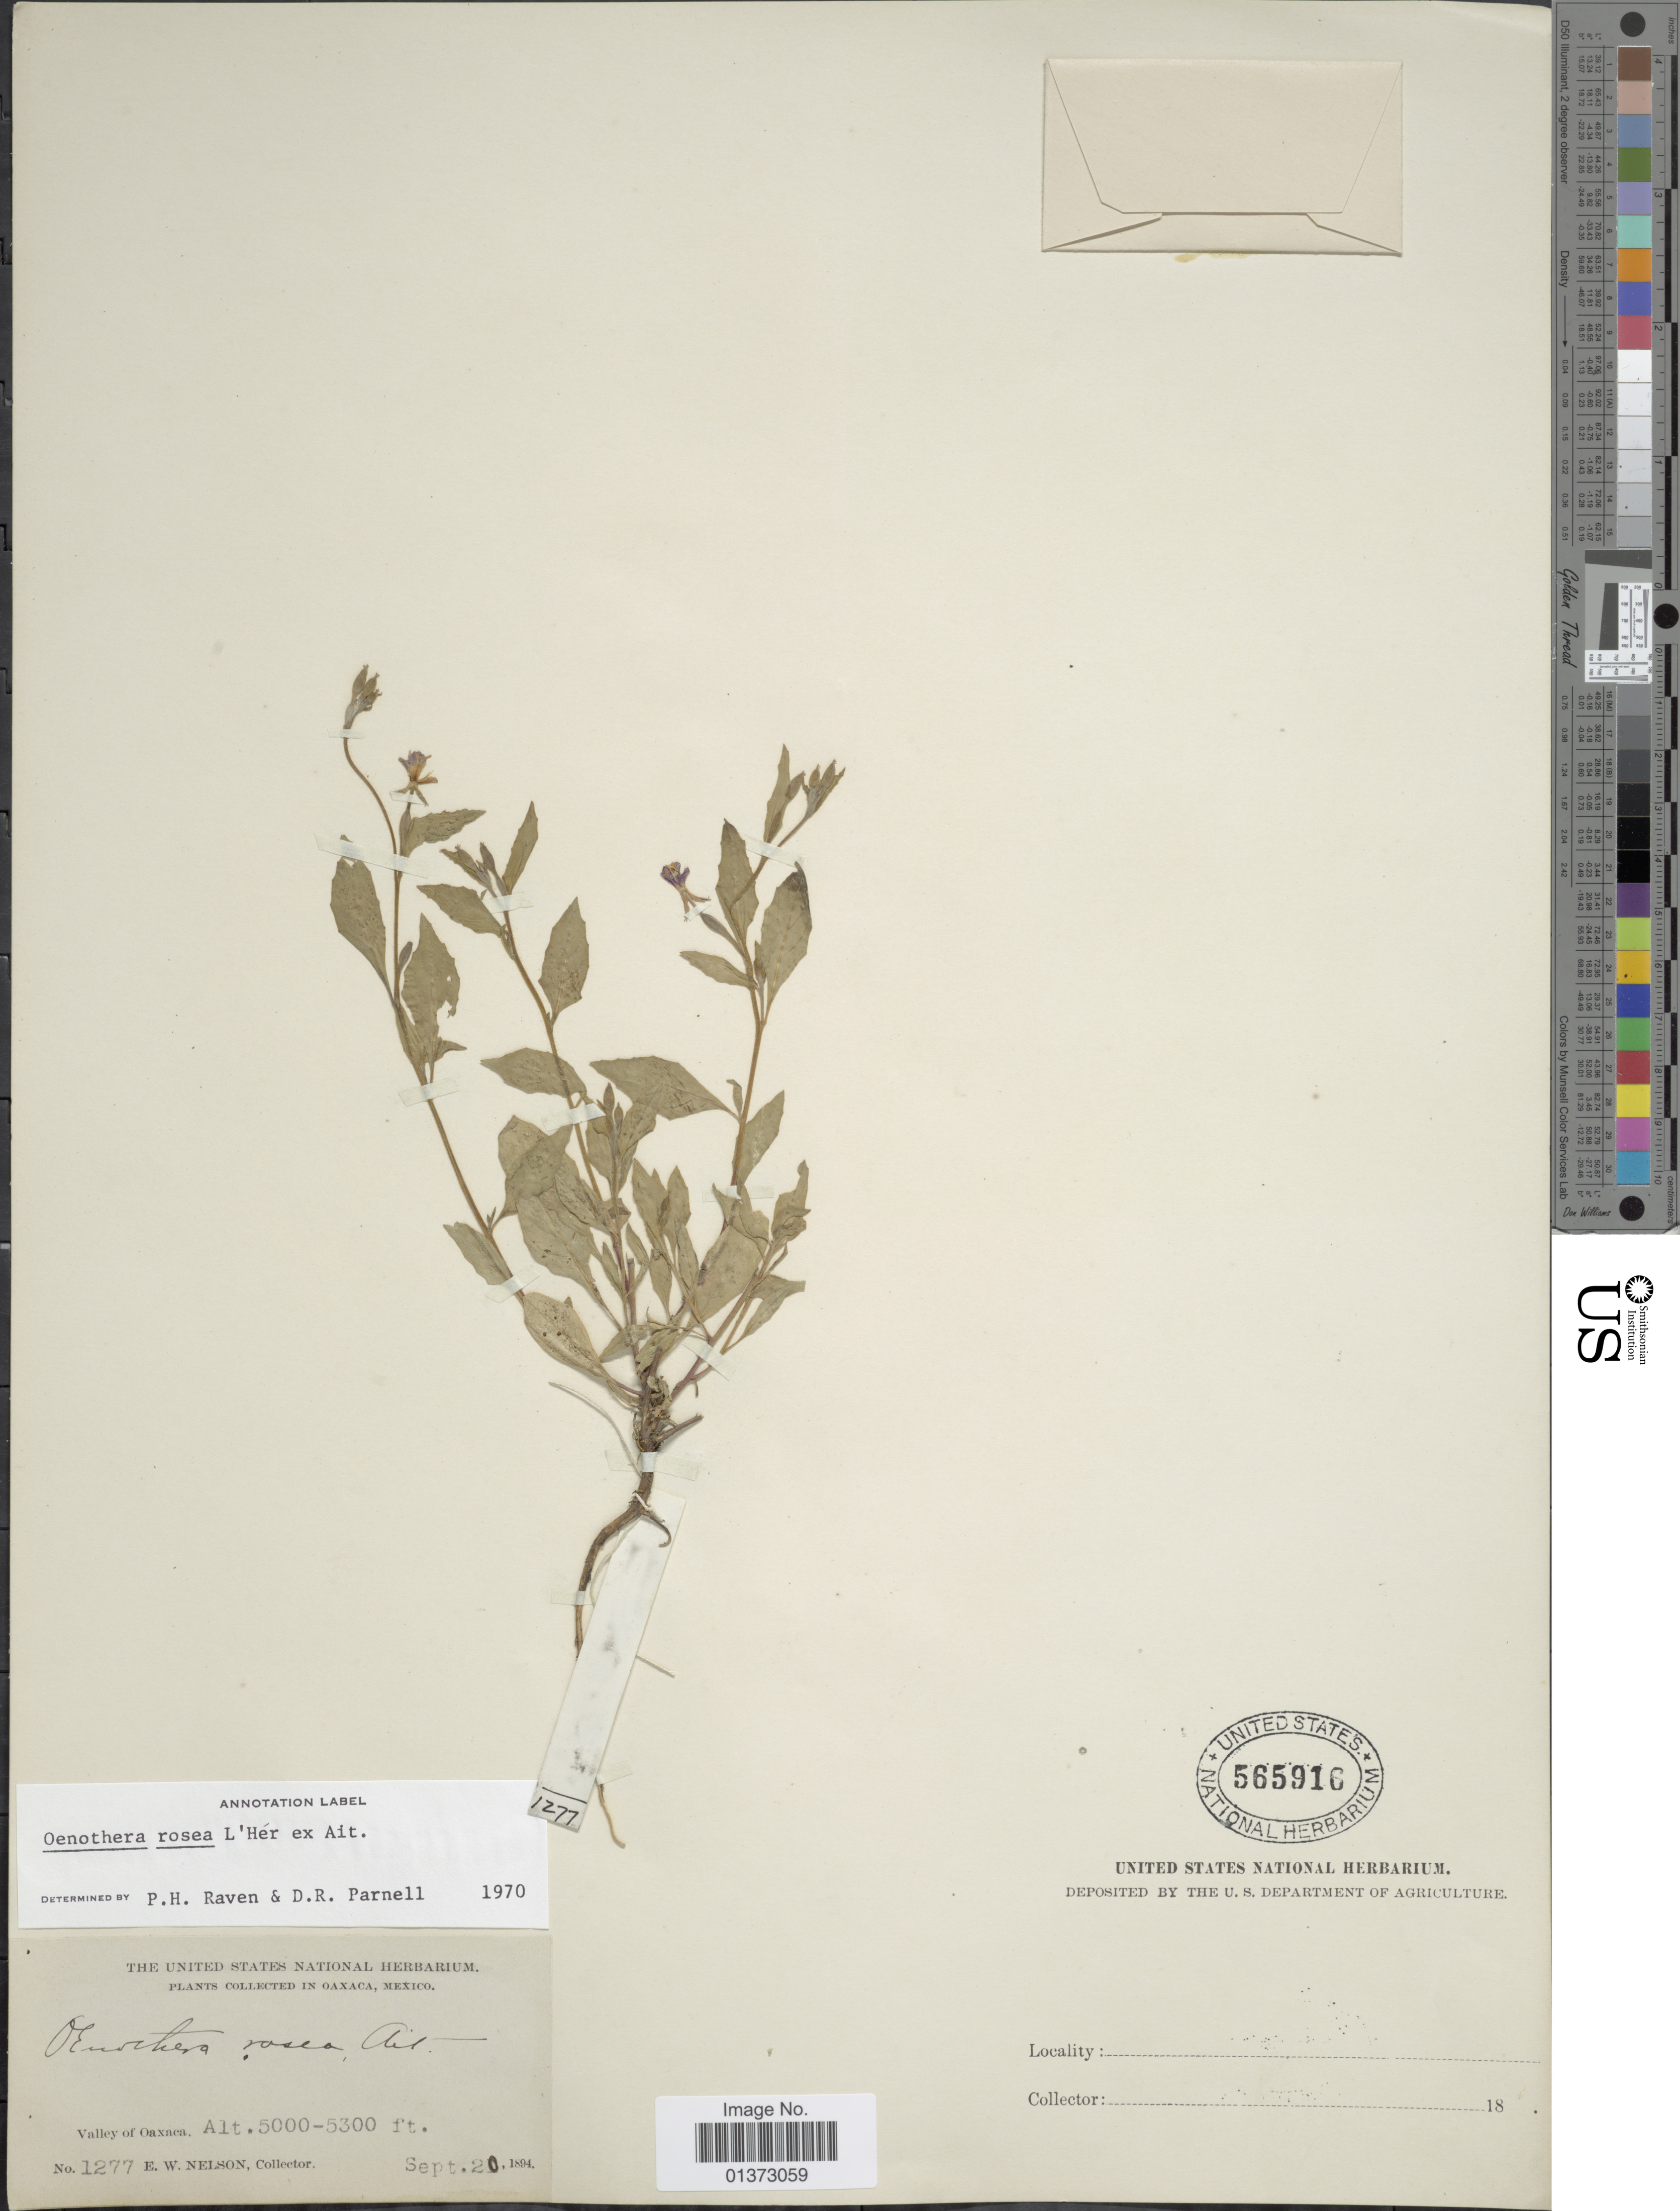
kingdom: Plantae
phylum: Tracheophyta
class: Magnoliopsida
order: Myrtales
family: Onagraceae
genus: Oenothera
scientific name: Oenothera rosea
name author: L'Hér. ex Aiton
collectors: E. W. Nelson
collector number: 1277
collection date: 1894-09-20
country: Mexico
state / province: Oaxaca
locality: Valley of Oaxaca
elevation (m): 1524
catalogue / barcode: US 565916